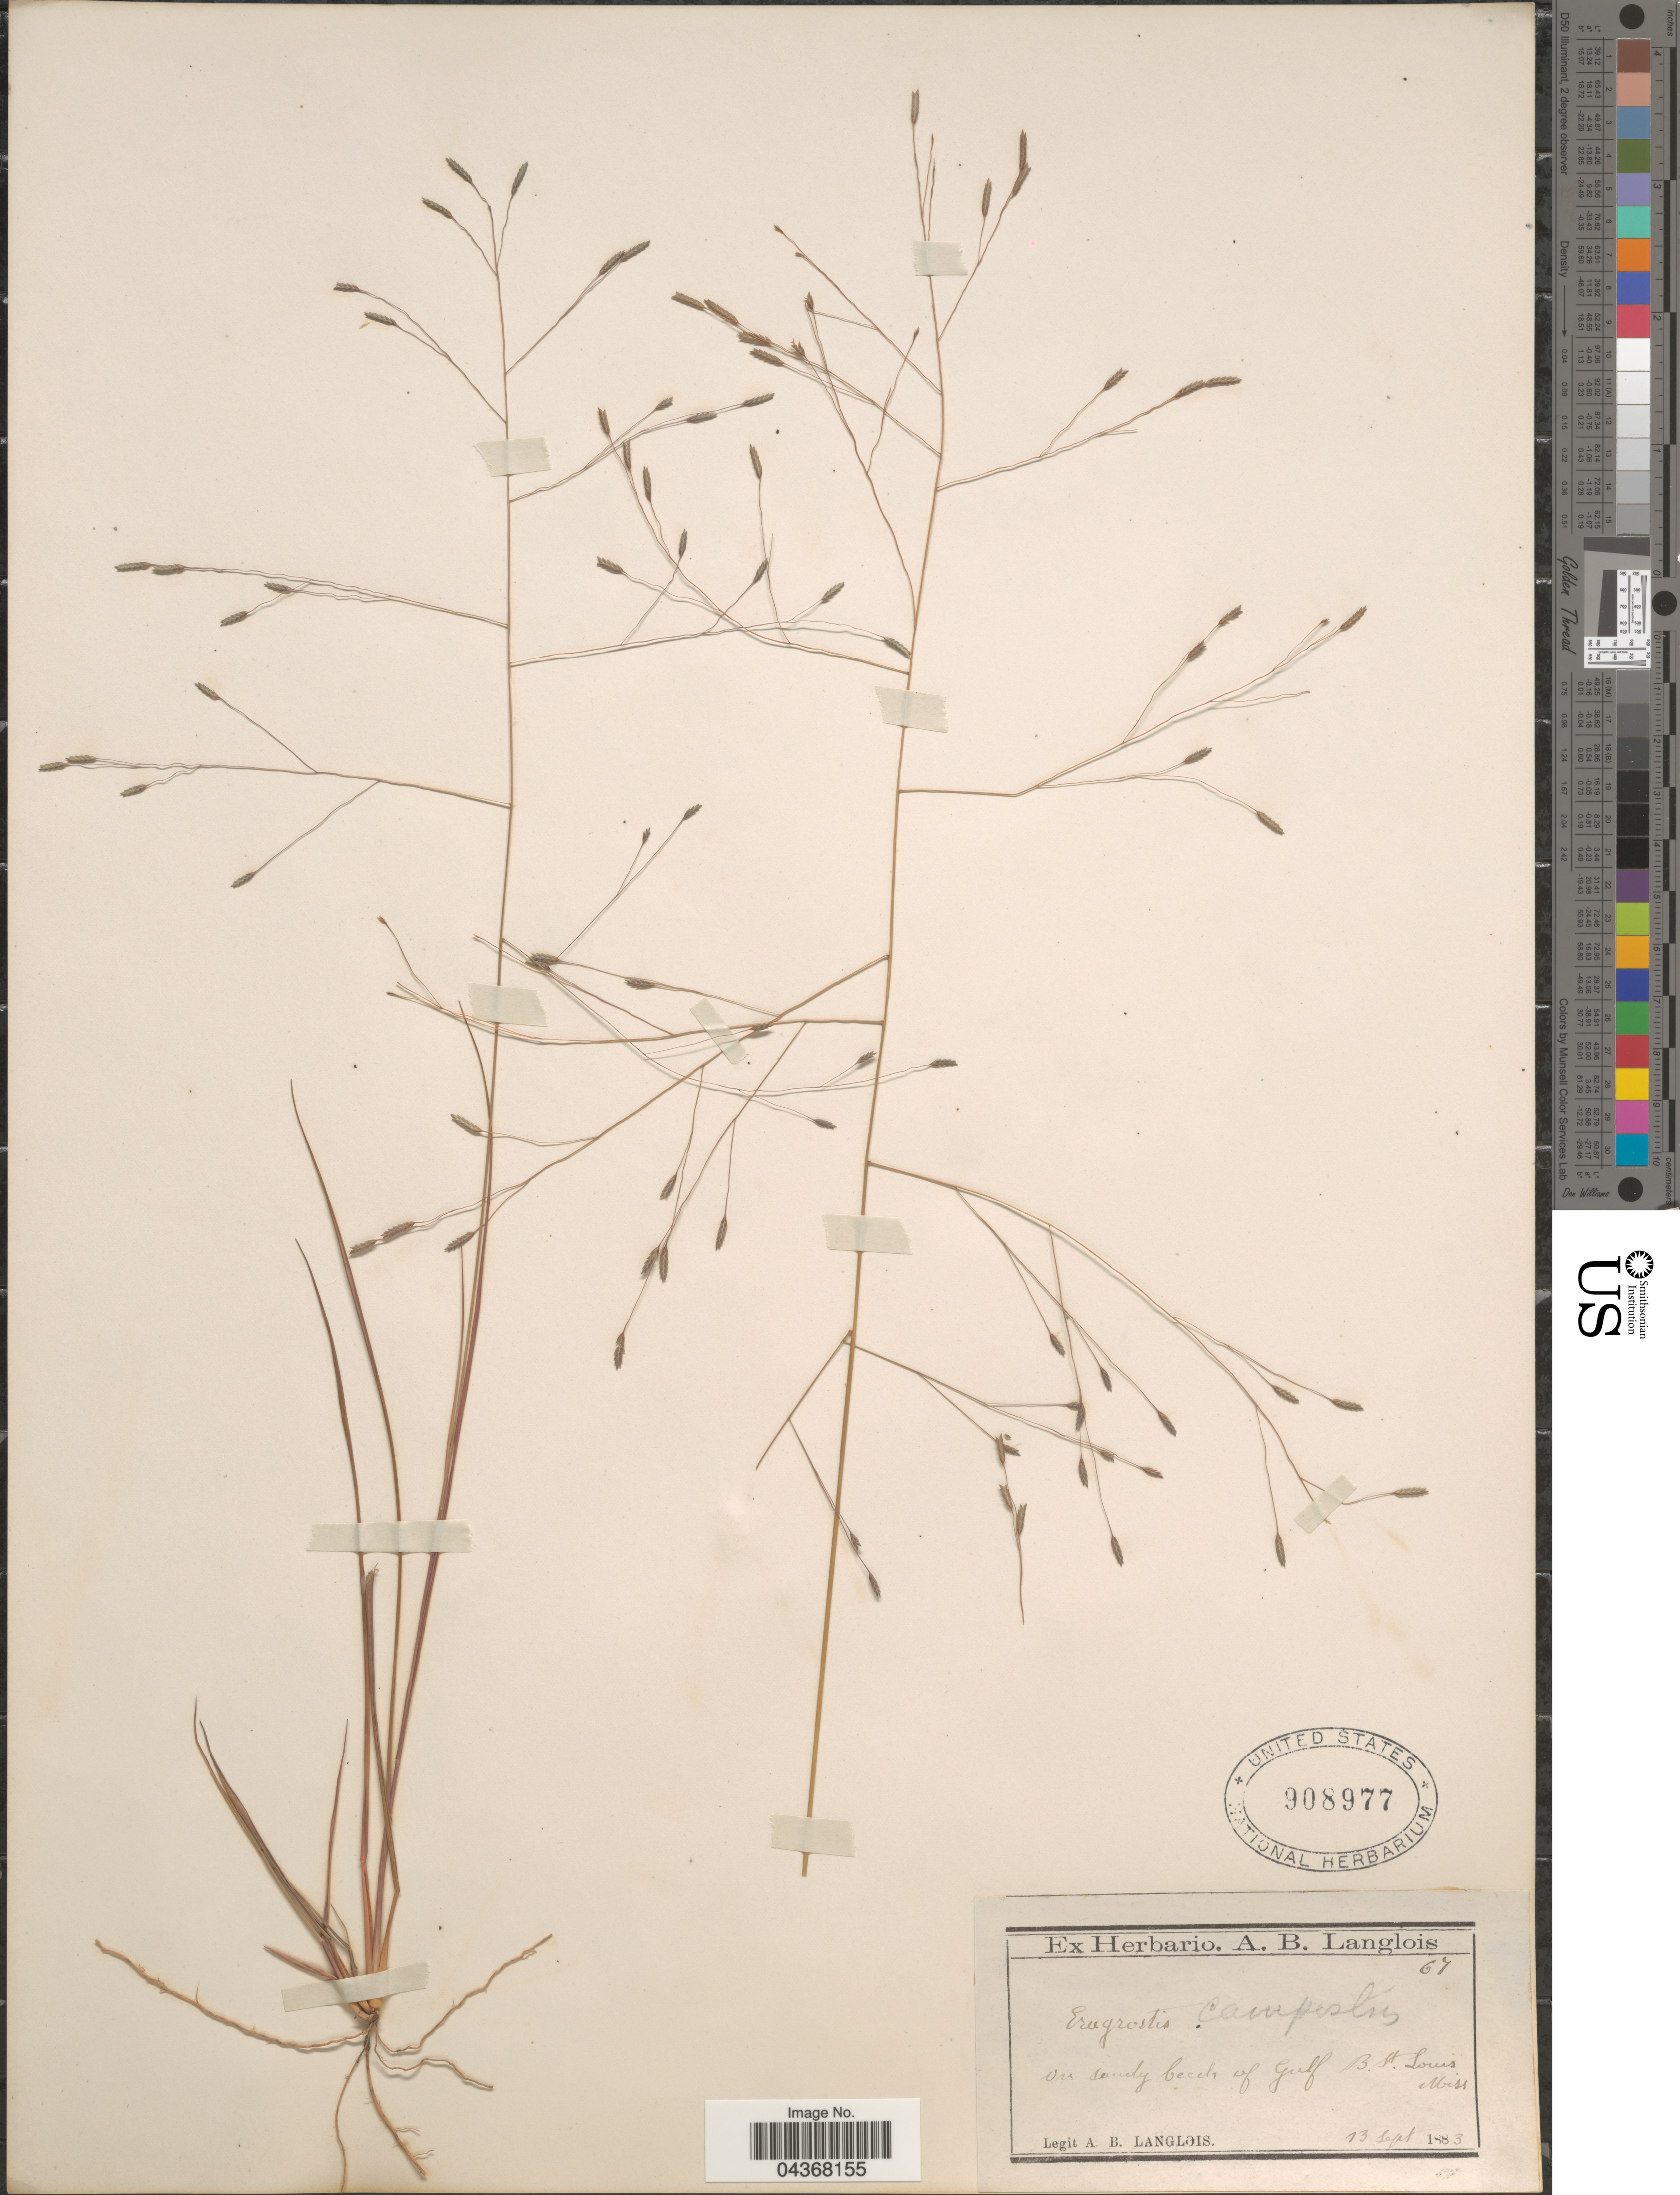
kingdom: Plantae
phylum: Tracheophyta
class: Liliopsida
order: Poales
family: Poaceae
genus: Eragrostis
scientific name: Eragrostis elliottii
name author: S. Watson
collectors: A. Langlois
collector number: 67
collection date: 1883-09-13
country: United States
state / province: Mississippi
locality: On sandy beach of Gulf B. H. Louis.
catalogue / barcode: US 908977